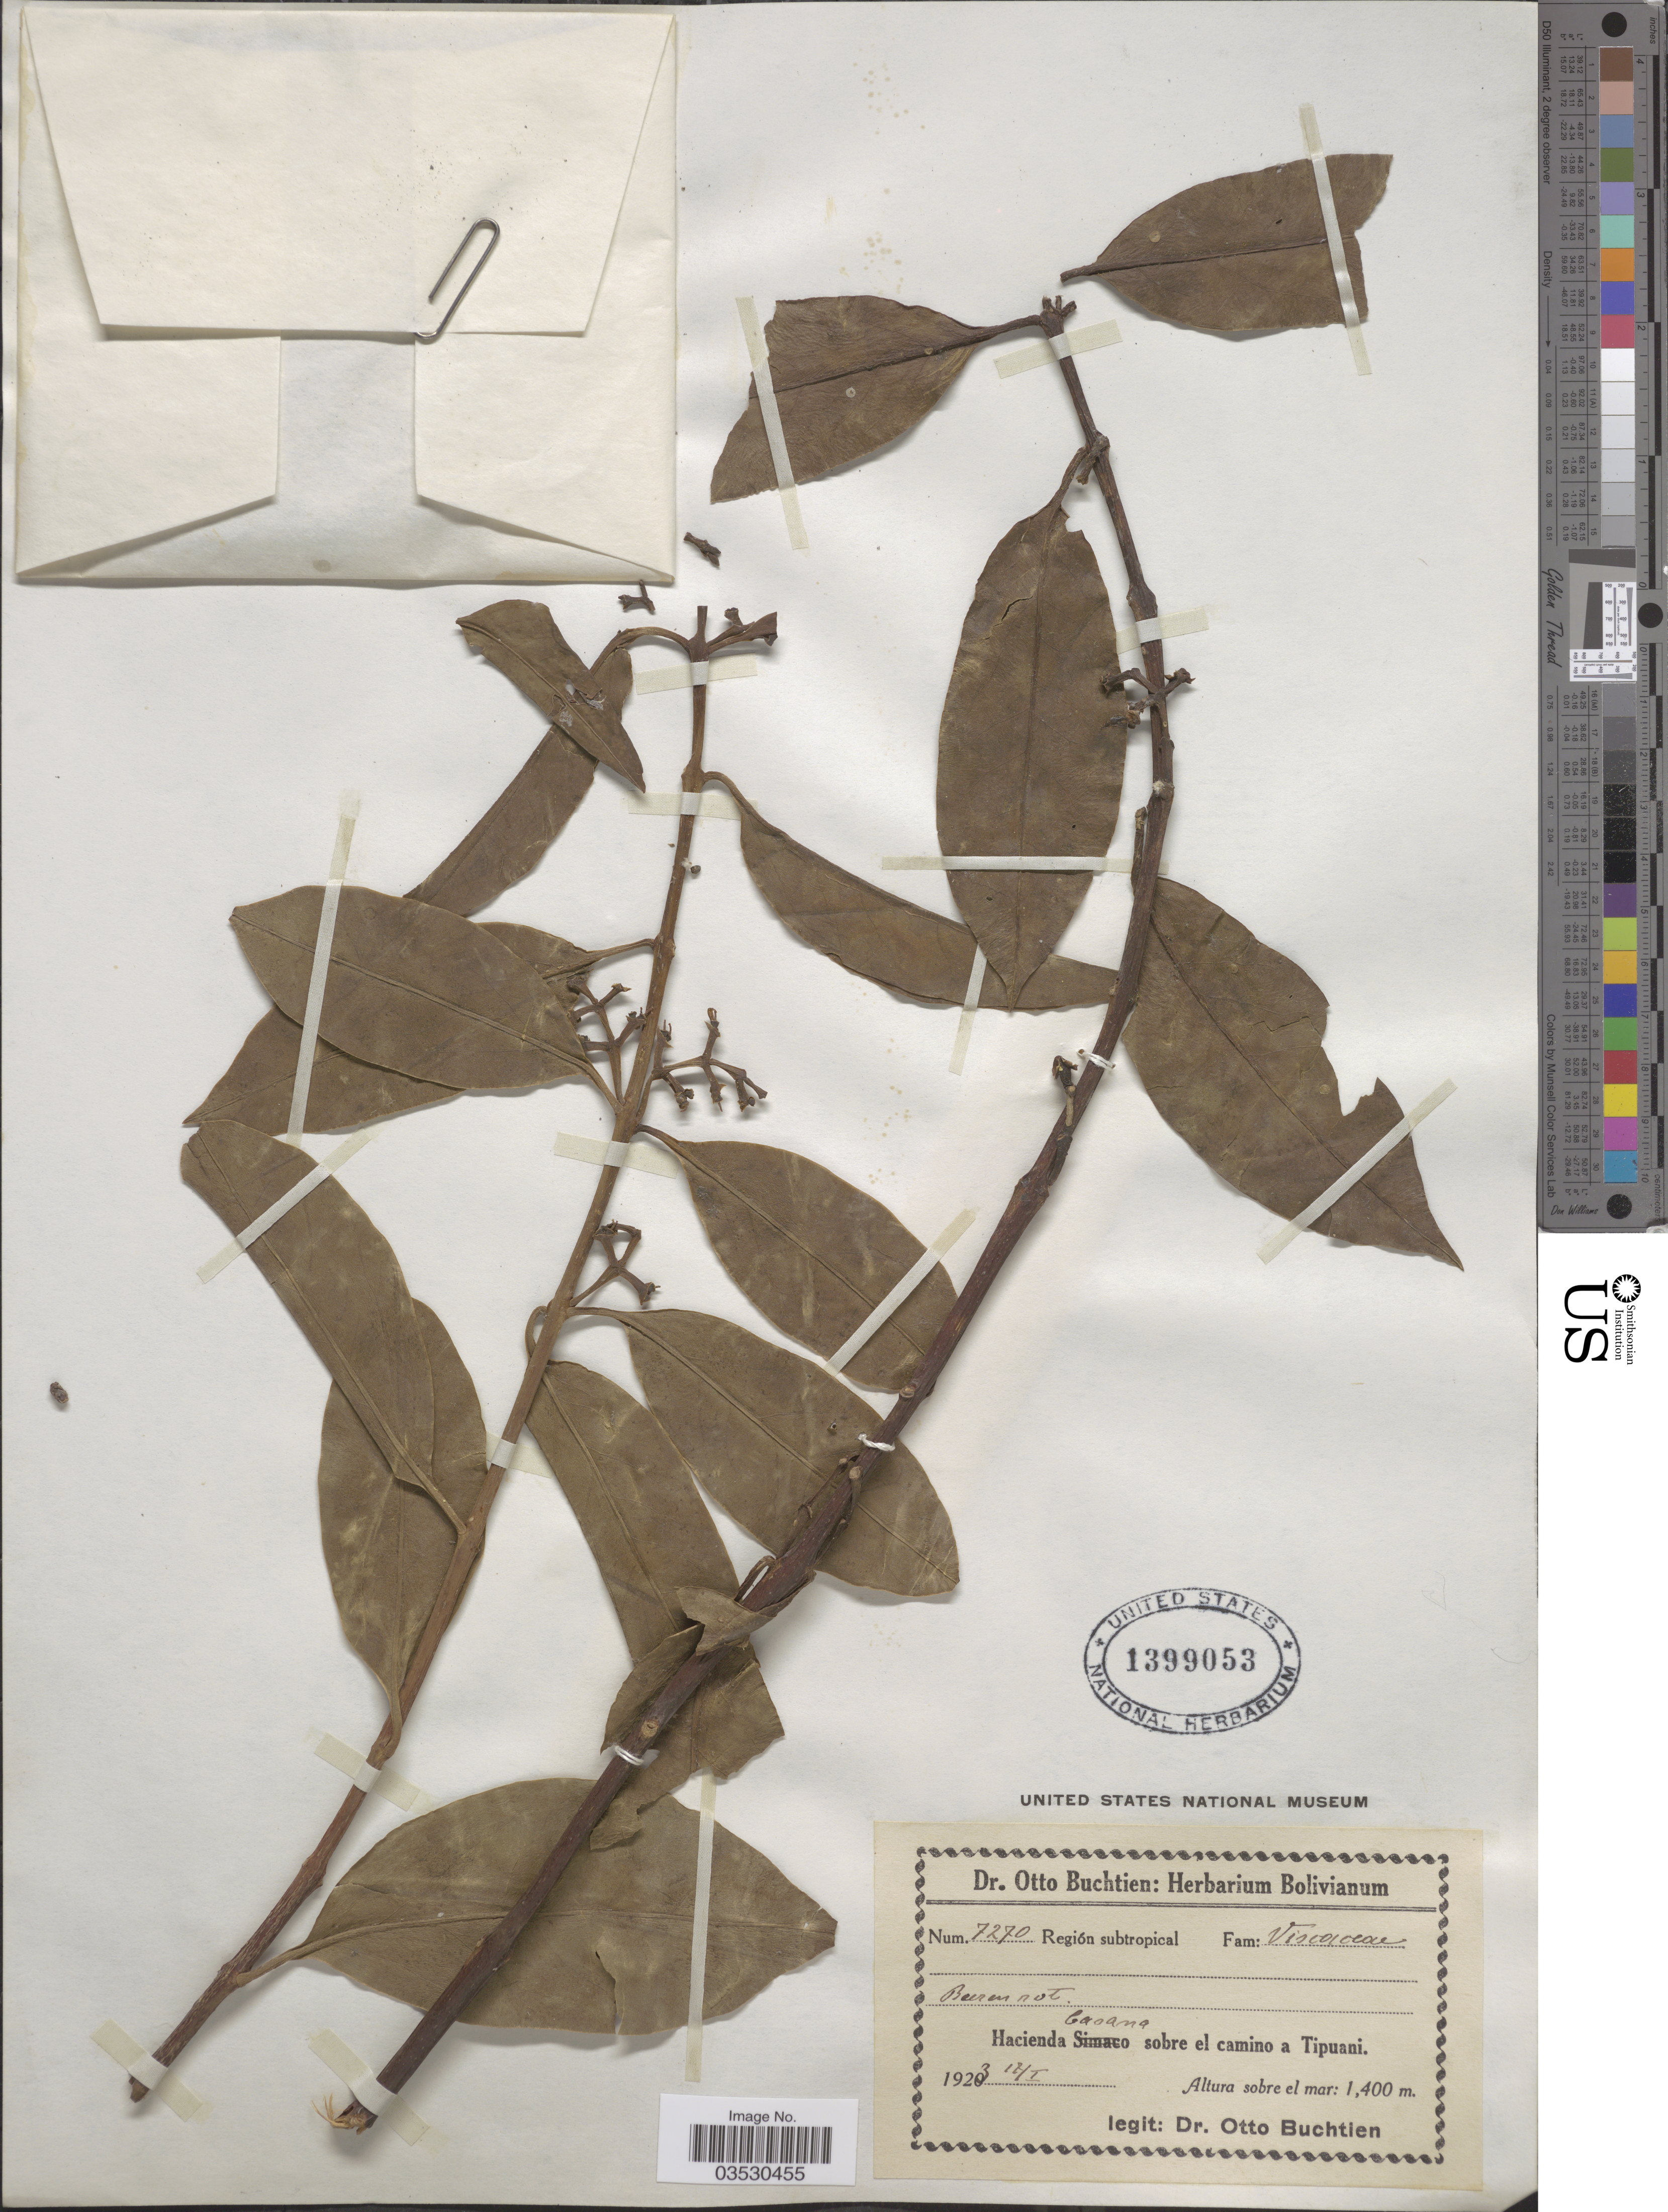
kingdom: Plantae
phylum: Tracheophyta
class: Magnoliopsida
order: Santalales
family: Loranthaceae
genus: Struthanthus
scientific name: Struthanthus platycladus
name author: (Ule) Baehni & J.F. Macbr.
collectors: O. Buchtien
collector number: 7270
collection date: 1923-01-17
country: Bolivia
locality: Hacienda Casana sobre el camino a Tipuani.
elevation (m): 1400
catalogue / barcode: US 1399053